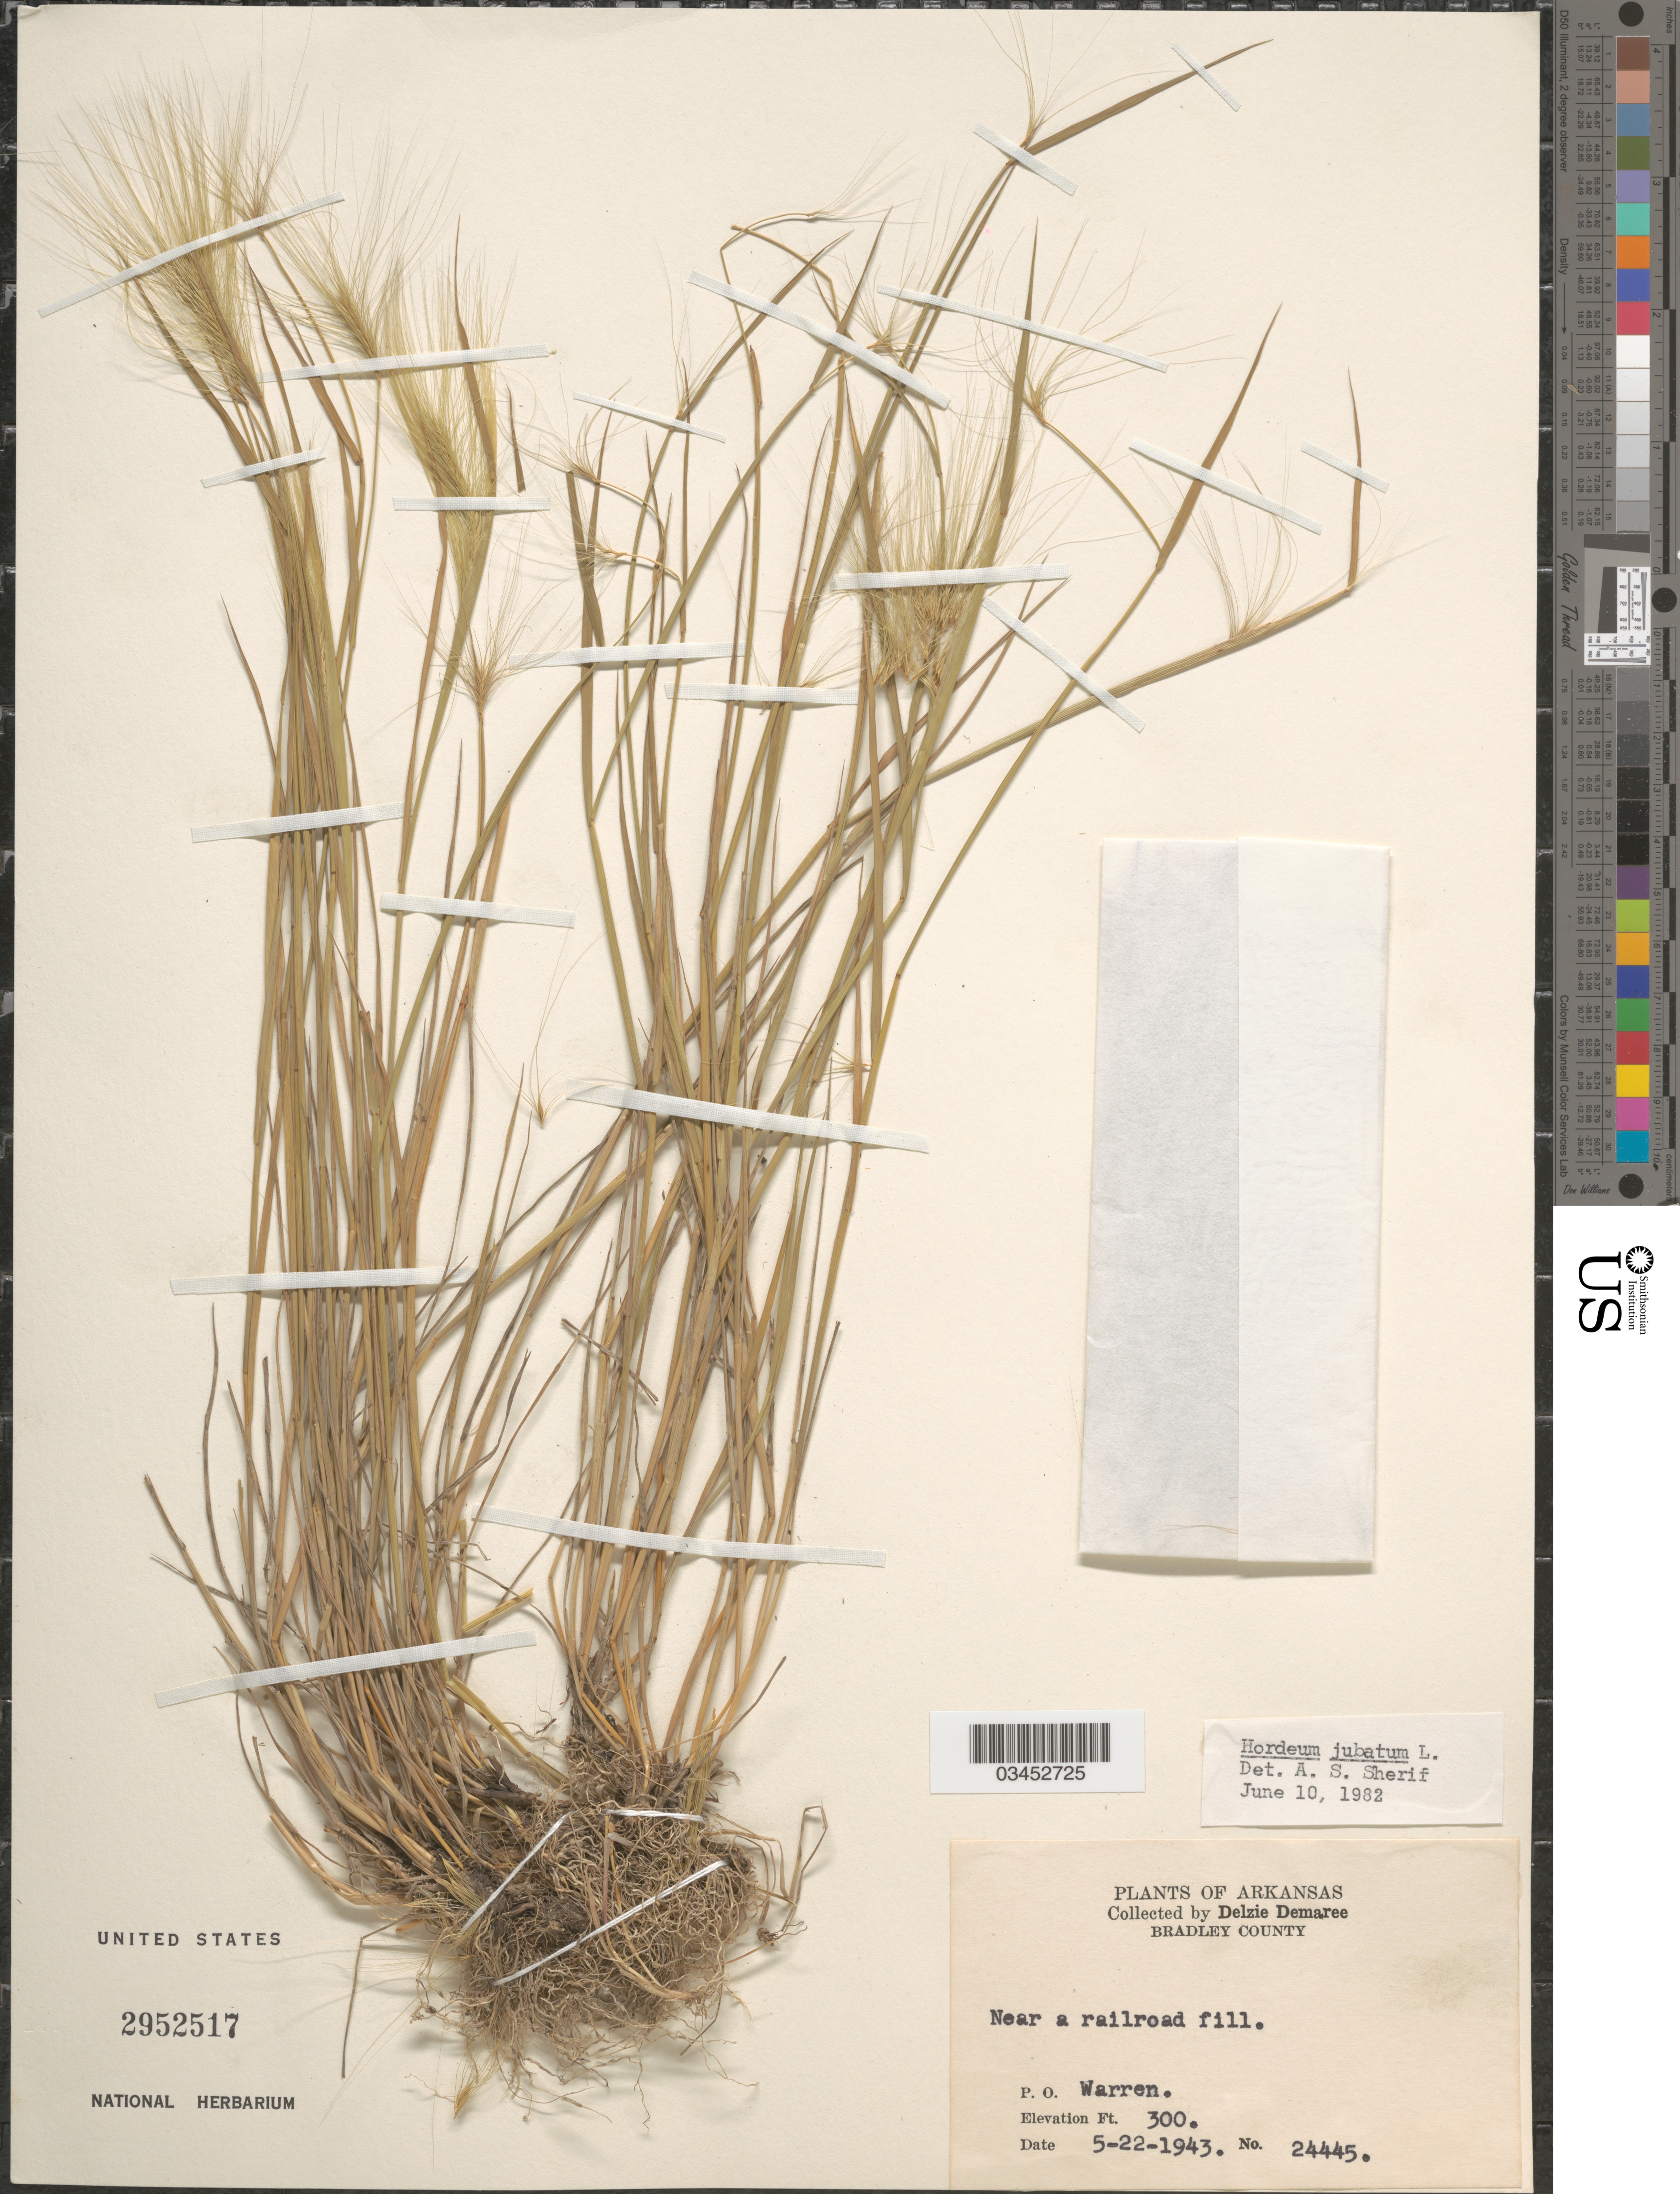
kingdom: Plantae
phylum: Tracheophyta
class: Liliopsida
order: Poales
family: Poaceae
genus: Hordeum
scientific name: Hordeum jubatum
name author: L.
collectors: D. Demaree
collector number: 24445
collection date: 1943-05-22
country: United States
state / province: Arkansas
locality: Bradley County. P. O. Warren.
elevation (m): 91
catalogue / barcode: US 2952517